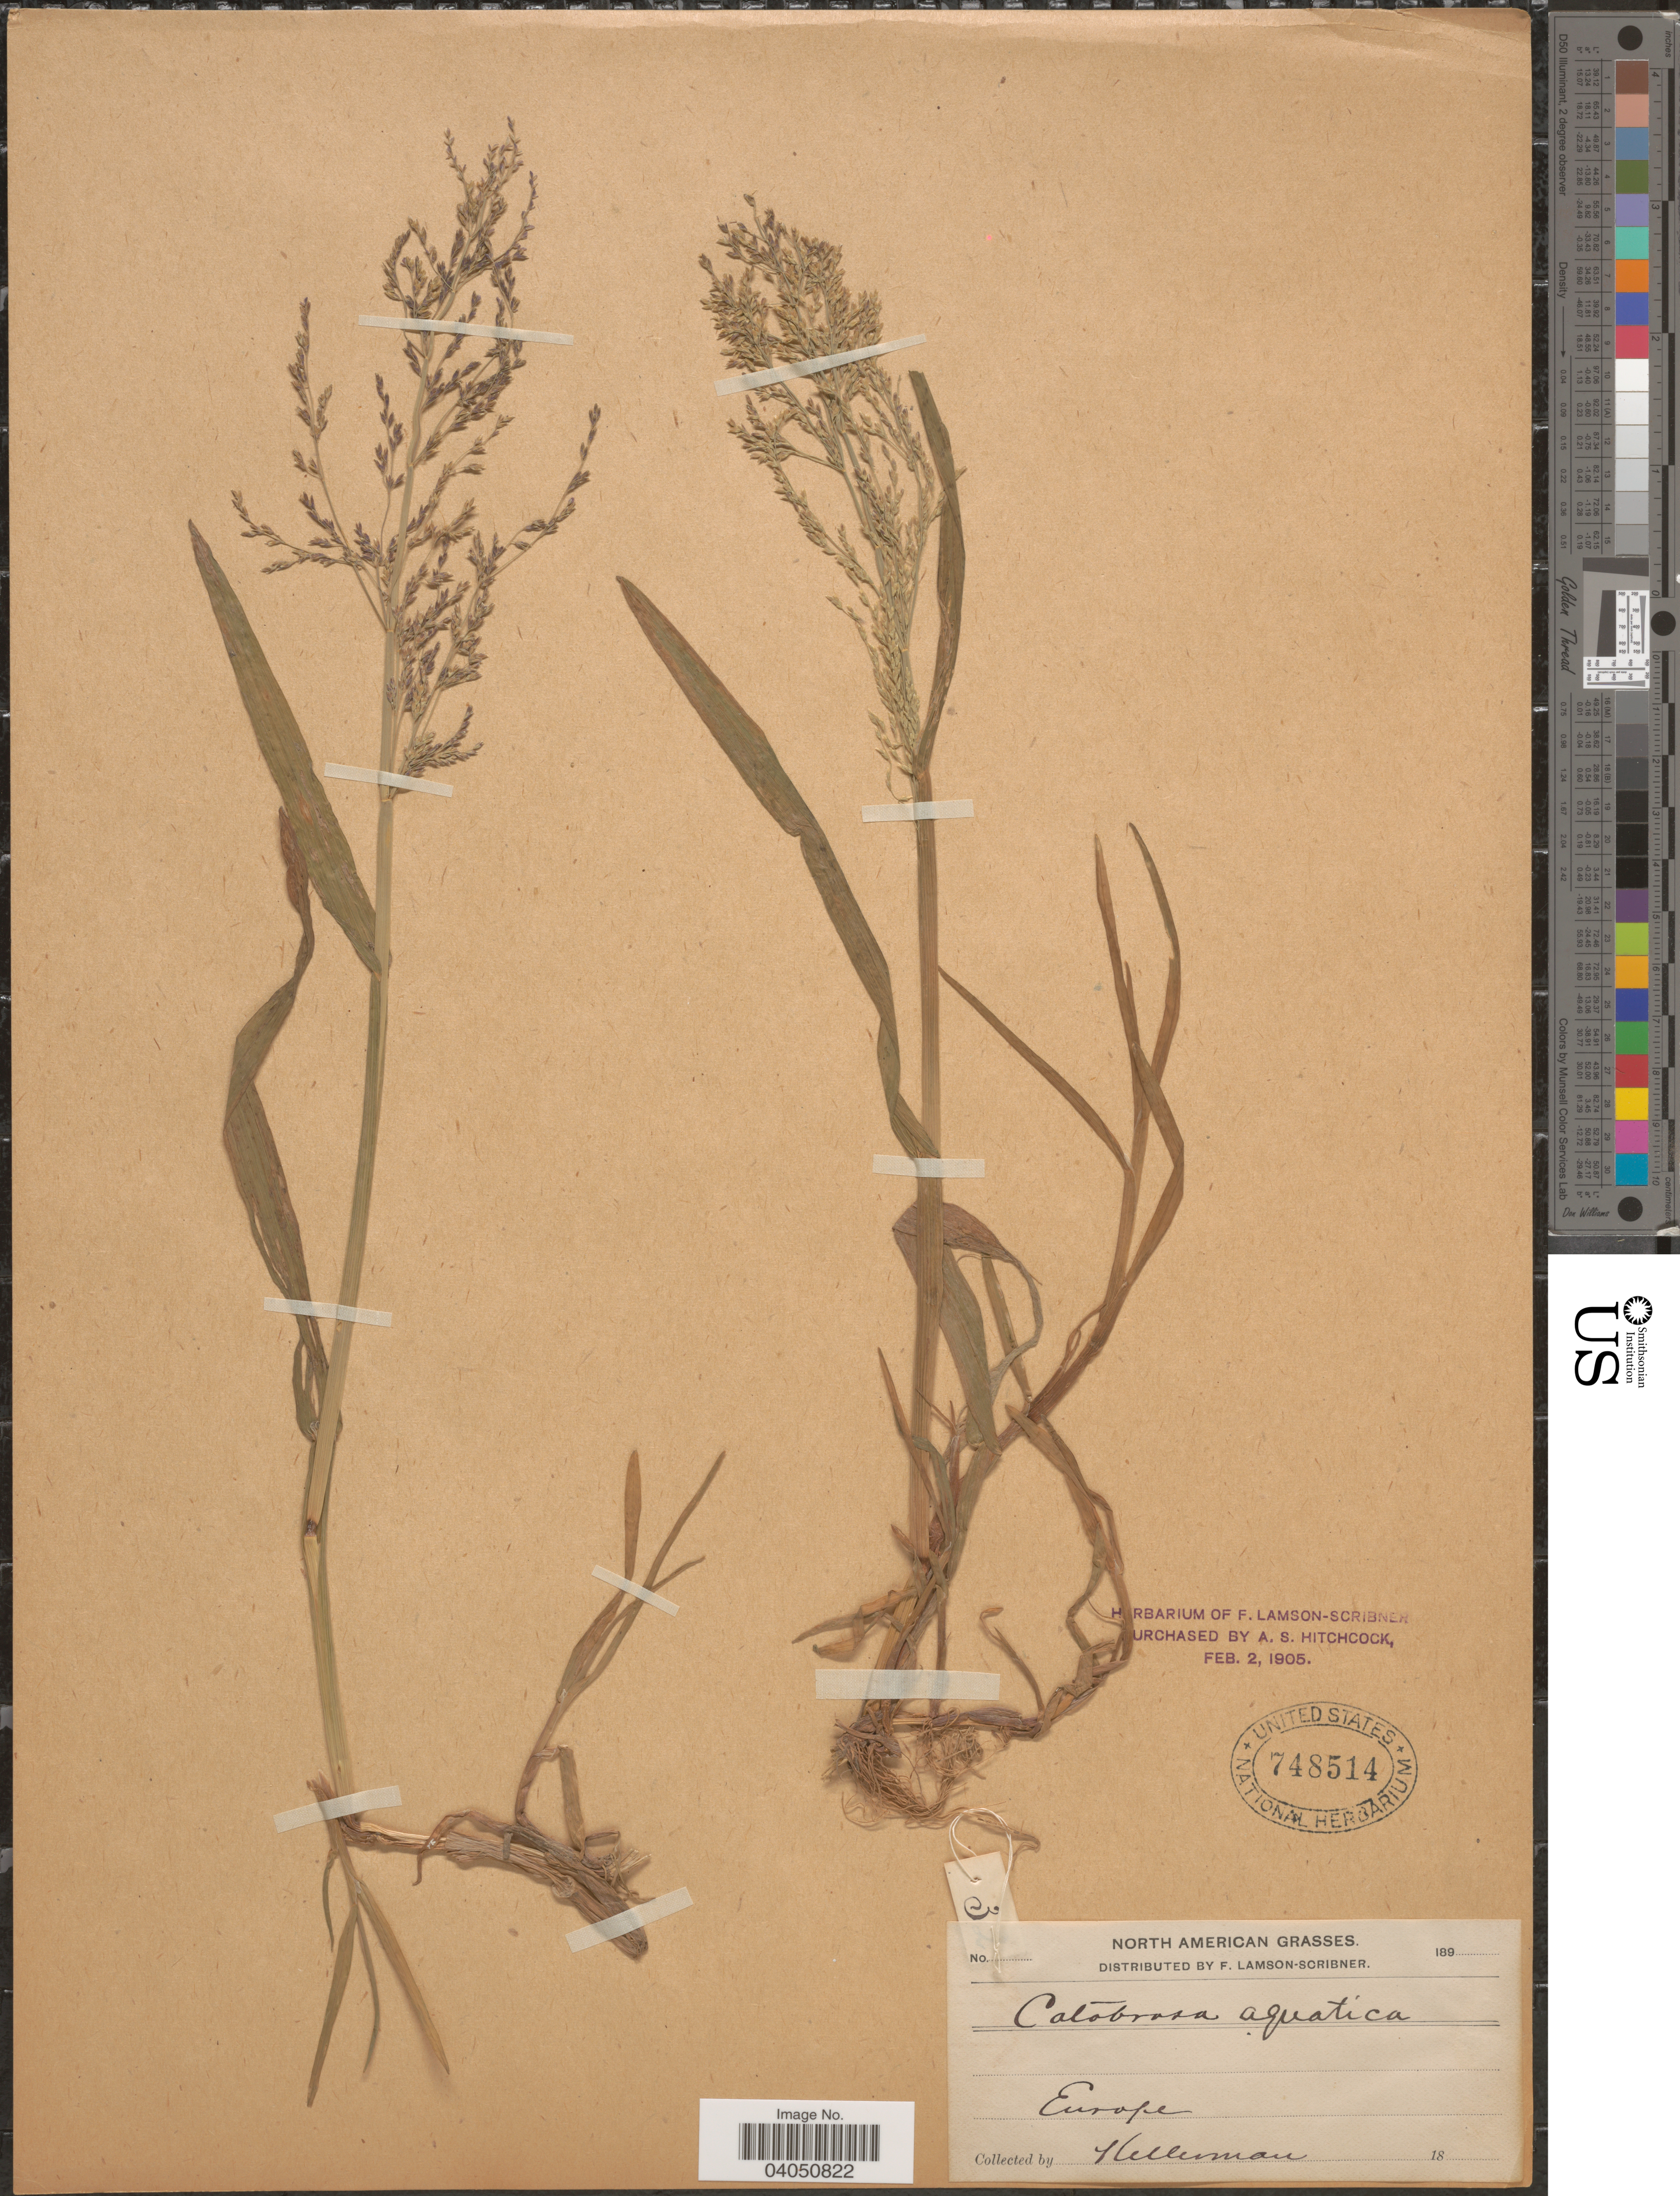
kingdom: Plantae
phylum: Tracheophyta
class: Liliopsida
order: Poales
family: Poaceae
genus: Catabrosa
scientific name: Catabrosa aquatica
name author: (L.) P. Beauv.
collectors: -. Kellerman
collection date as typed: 18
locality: Europe.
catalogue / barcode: US 748514